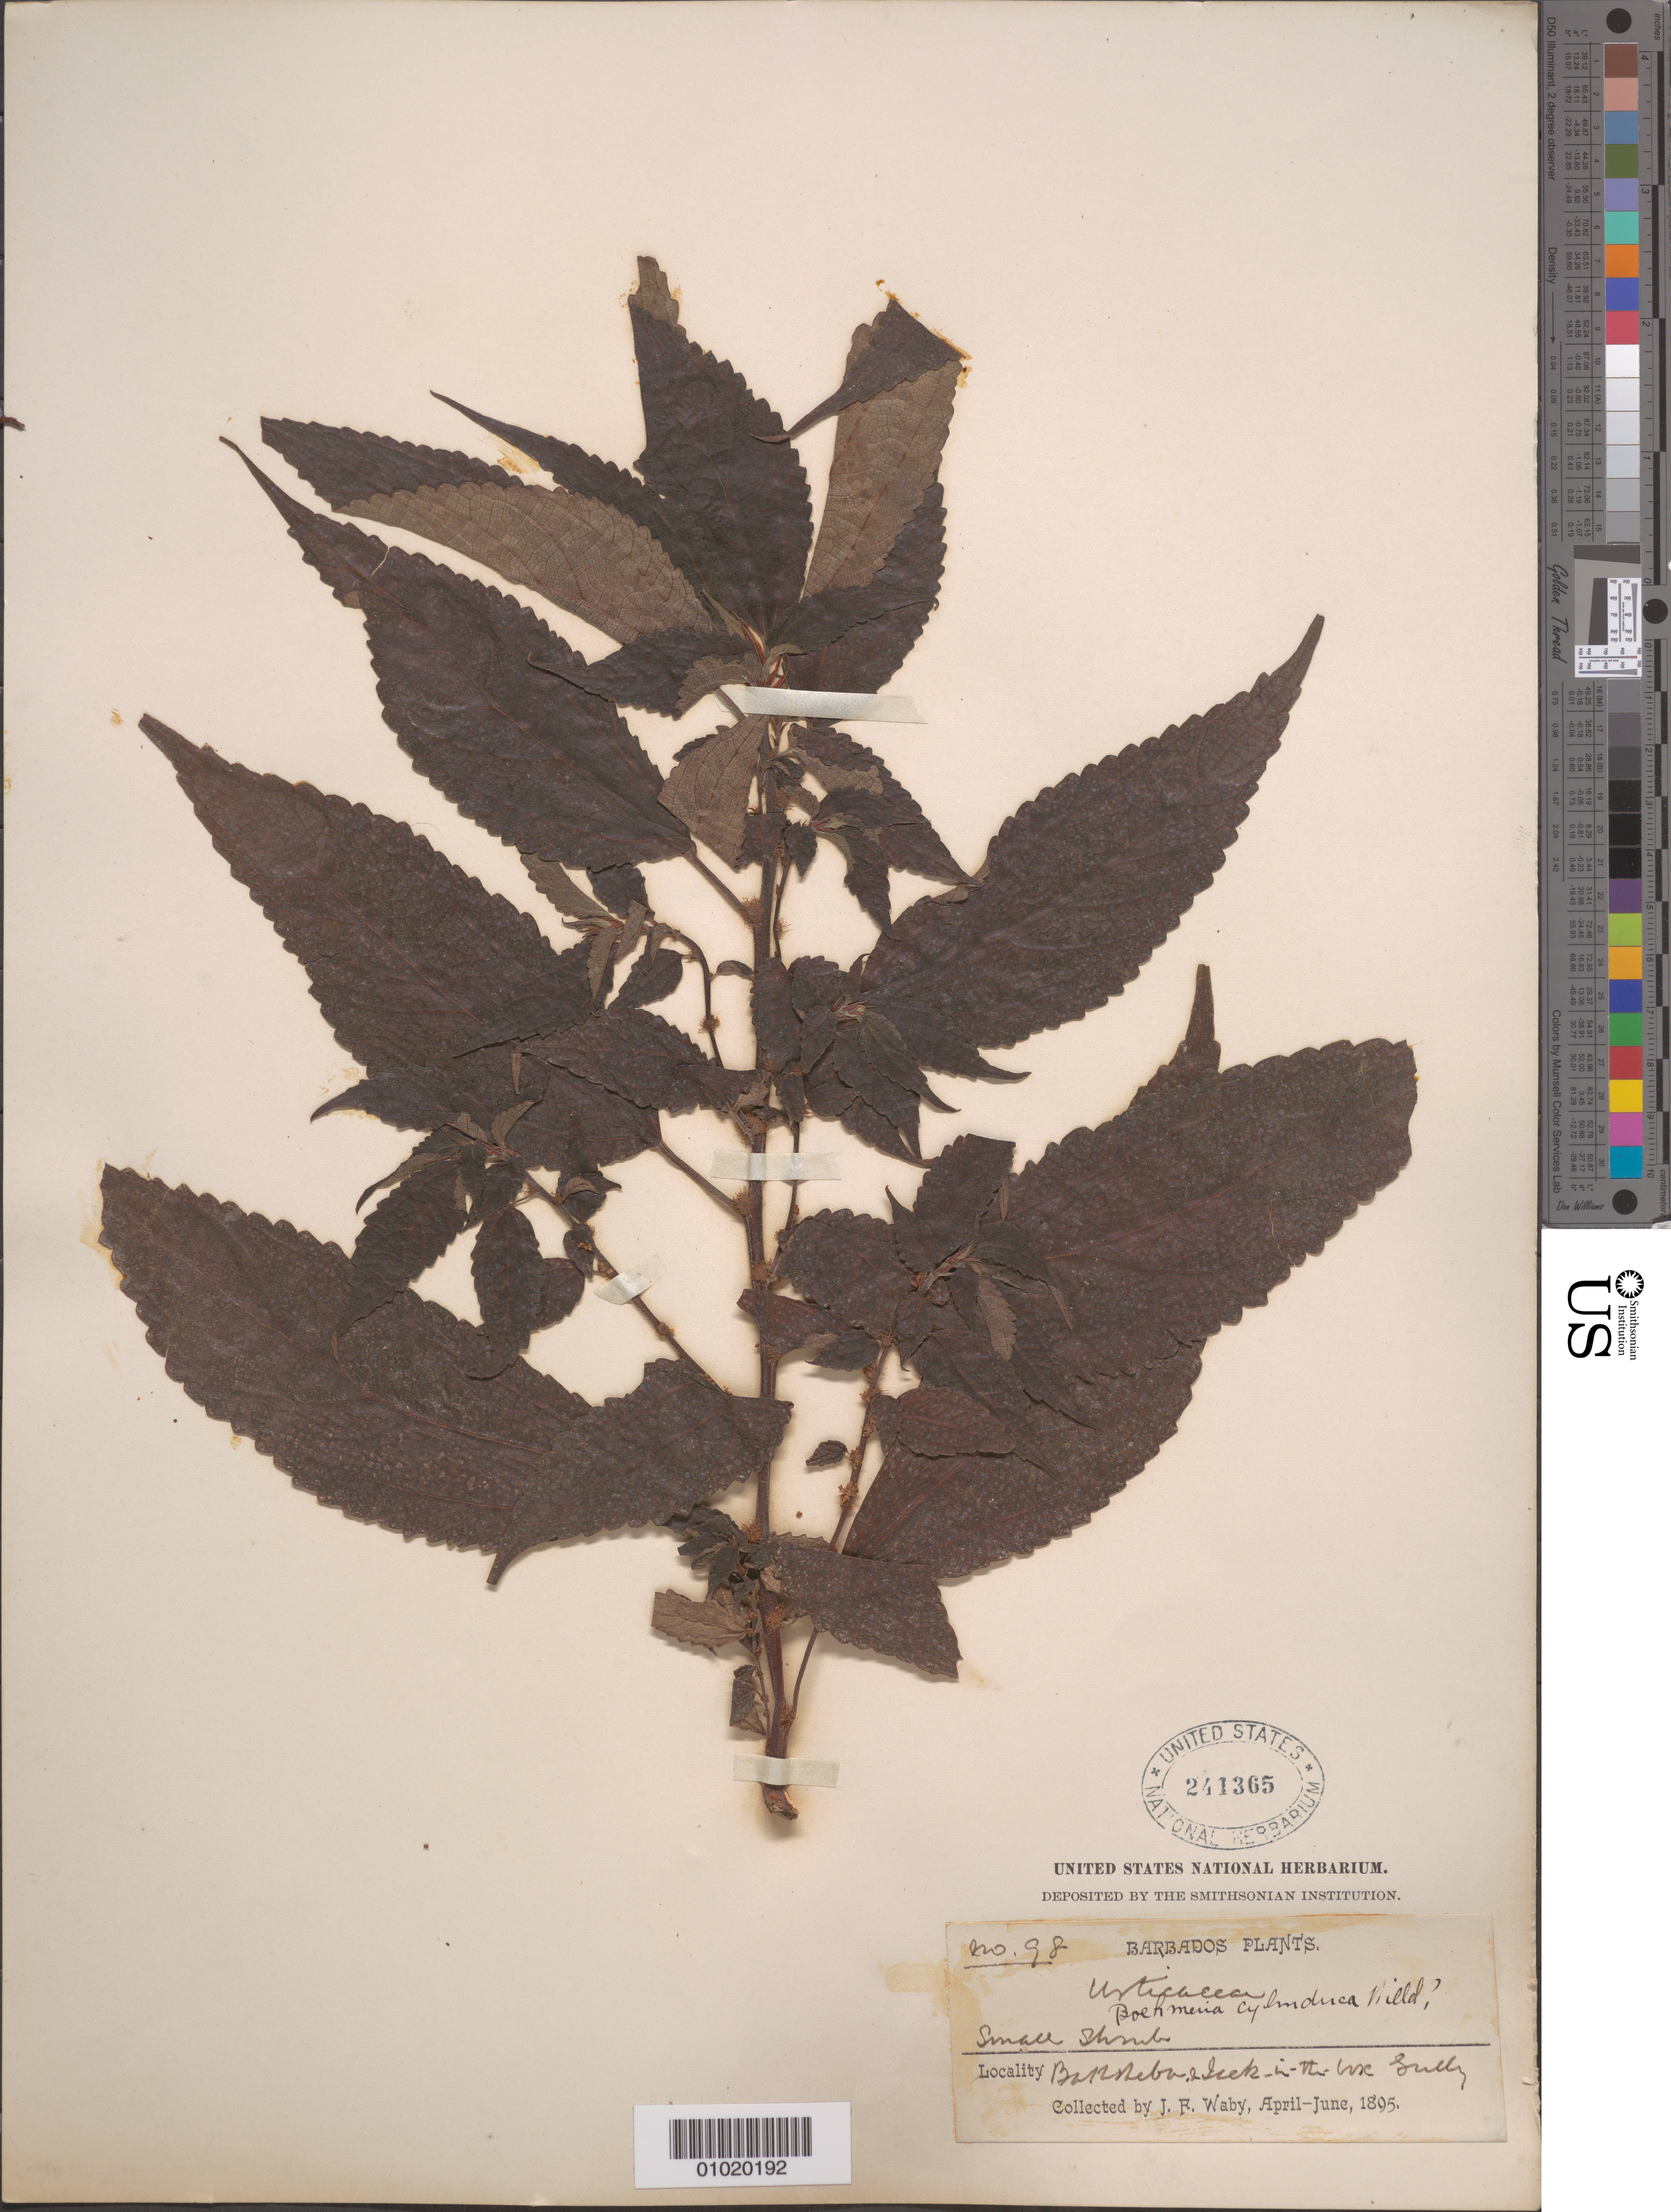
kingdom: Plantae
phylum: Tracheophyta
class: Magnoliopsida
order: Rosales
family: Urticaceae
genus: Boehmeria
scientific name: Boehmeria cylindrica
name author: (L.) Sw.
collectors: J. Waby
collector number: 98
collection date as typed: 01 Apr 1895 to 30 Jun 1895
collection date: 1895-04-01/1895-06-30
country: Barbados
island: Barbados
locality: Bathsheba + Jack-in-the-Box Gully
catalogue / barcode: US 241365